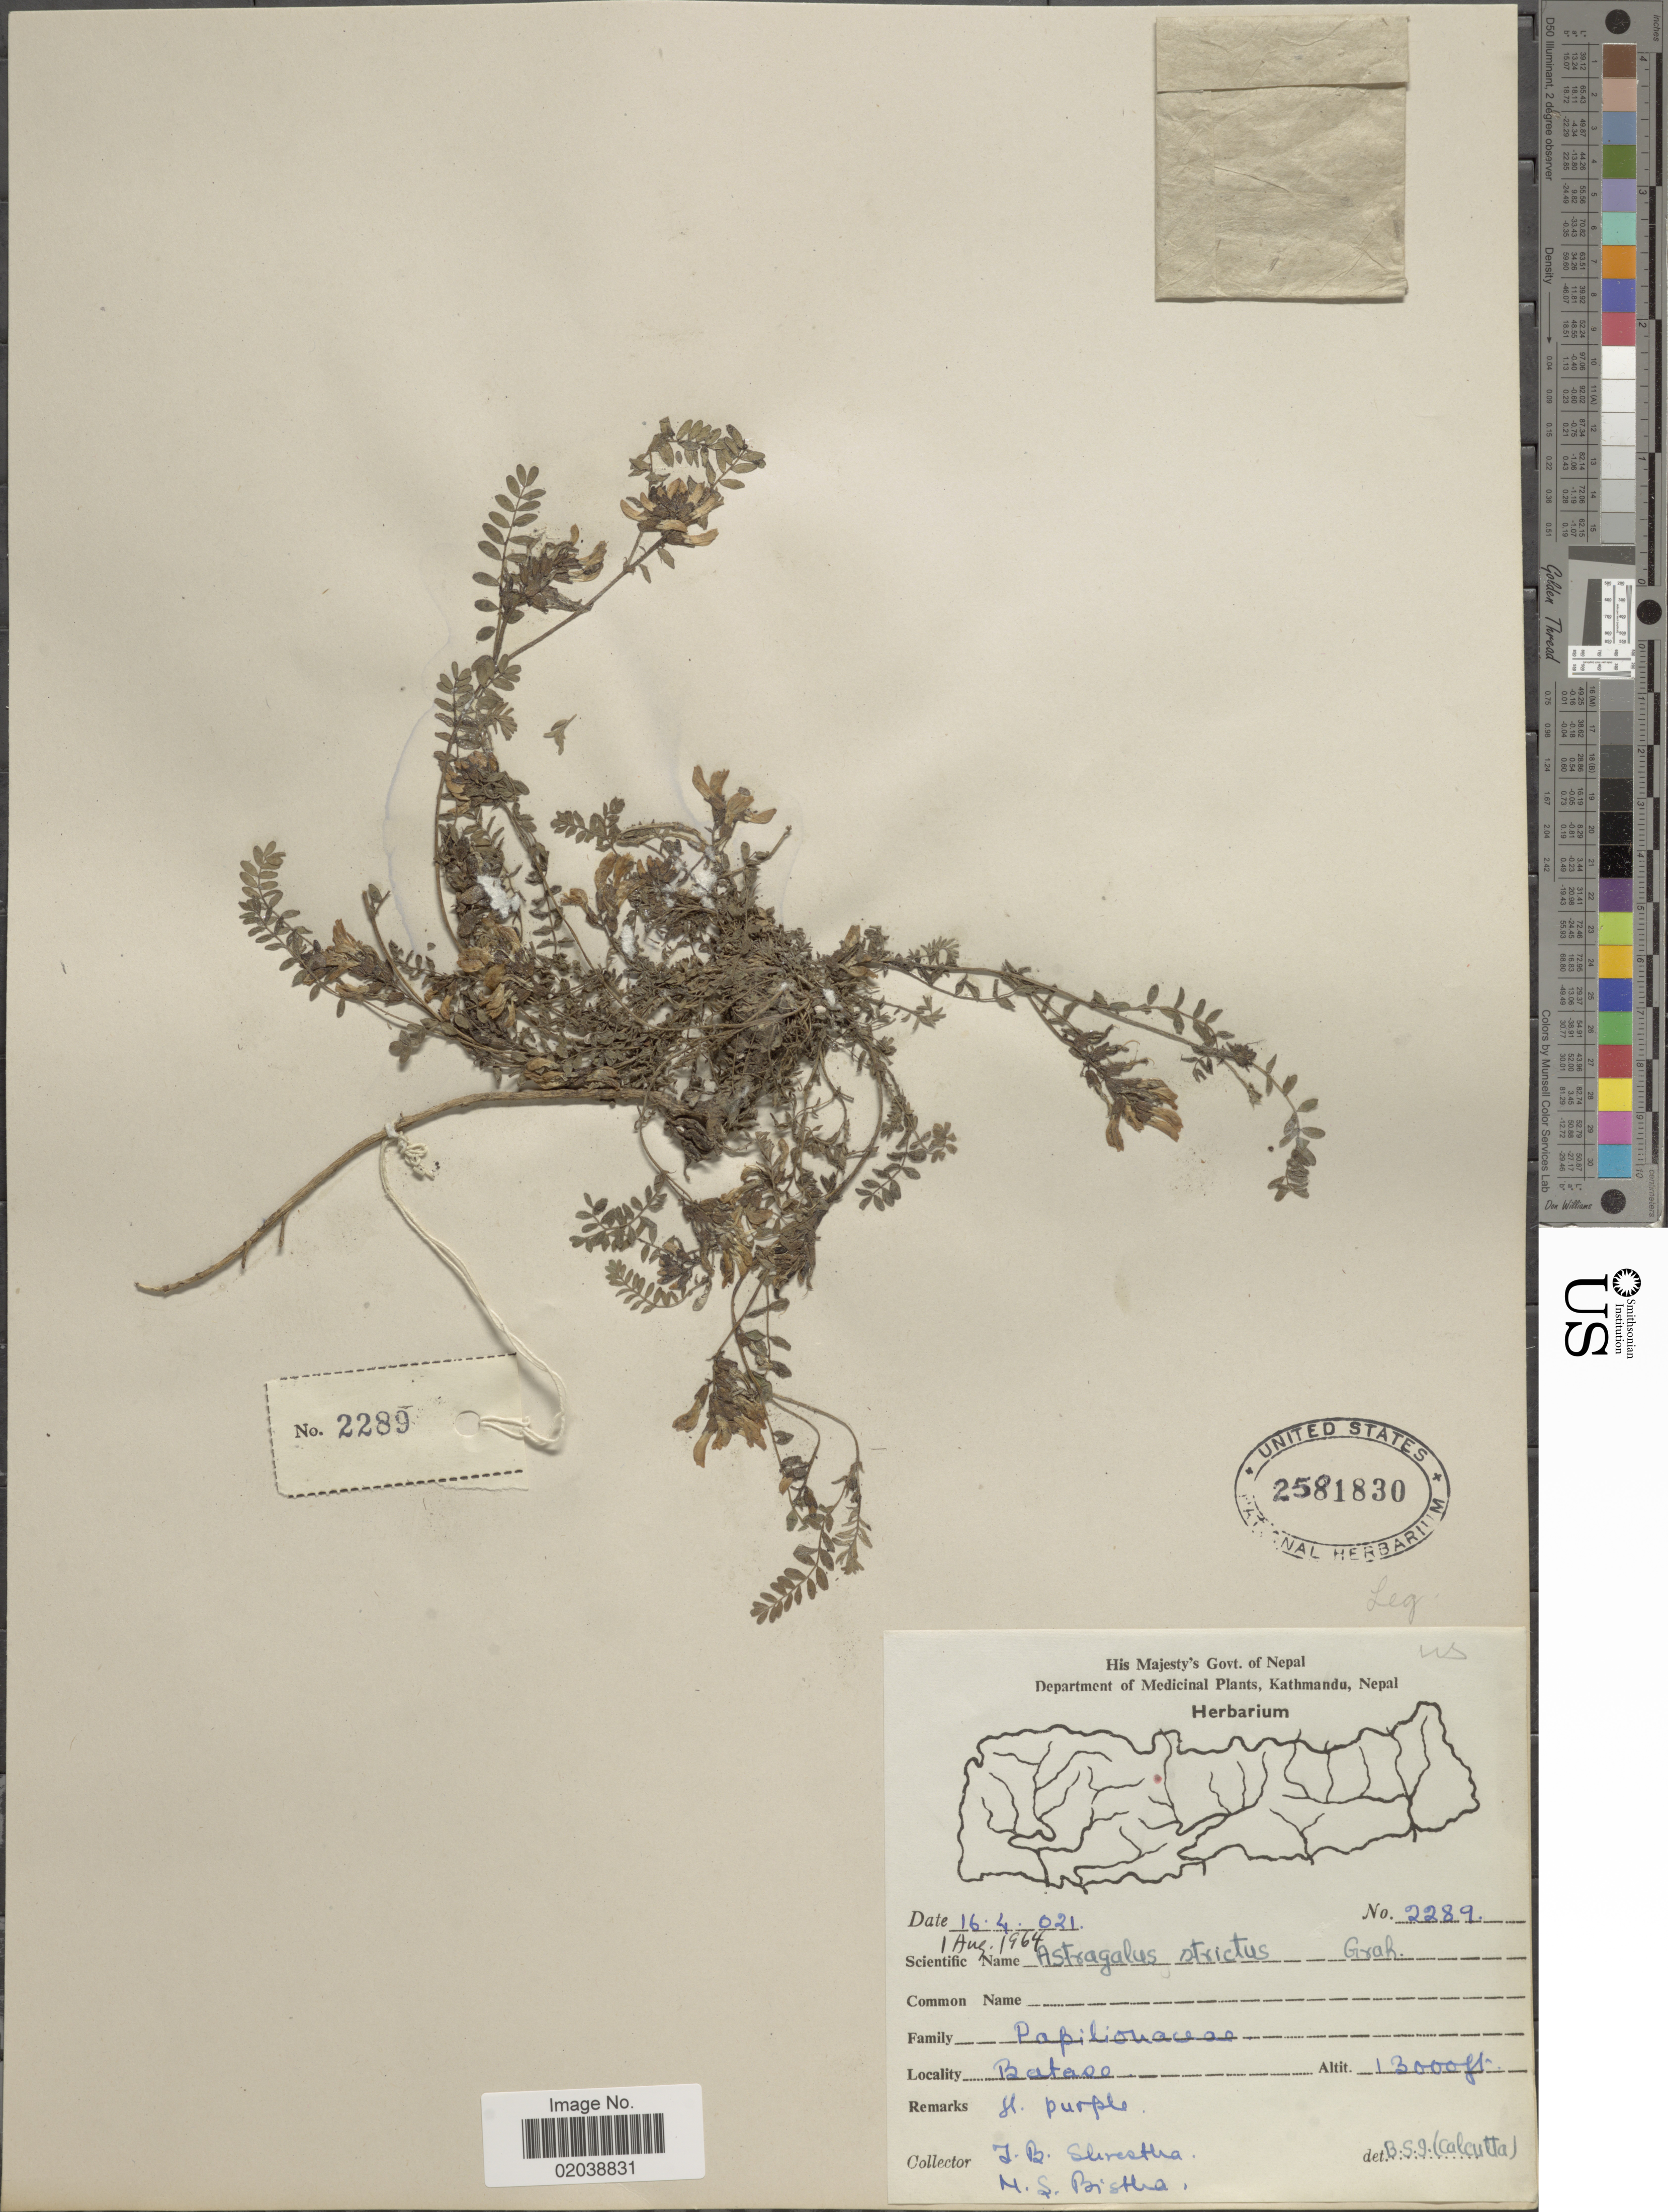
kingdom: Plantae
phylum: Tracheophyta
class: Magnoliopsida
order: Fabales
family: Fabaceae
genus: Astragalus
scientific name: Astragalus strictus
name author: Graham ex Benth.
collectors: T. B. Shrestha & M. Bistha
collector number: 2289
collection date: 1964-08-01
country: Nepal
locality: Batase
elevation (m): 3962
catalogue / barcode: US 2581830